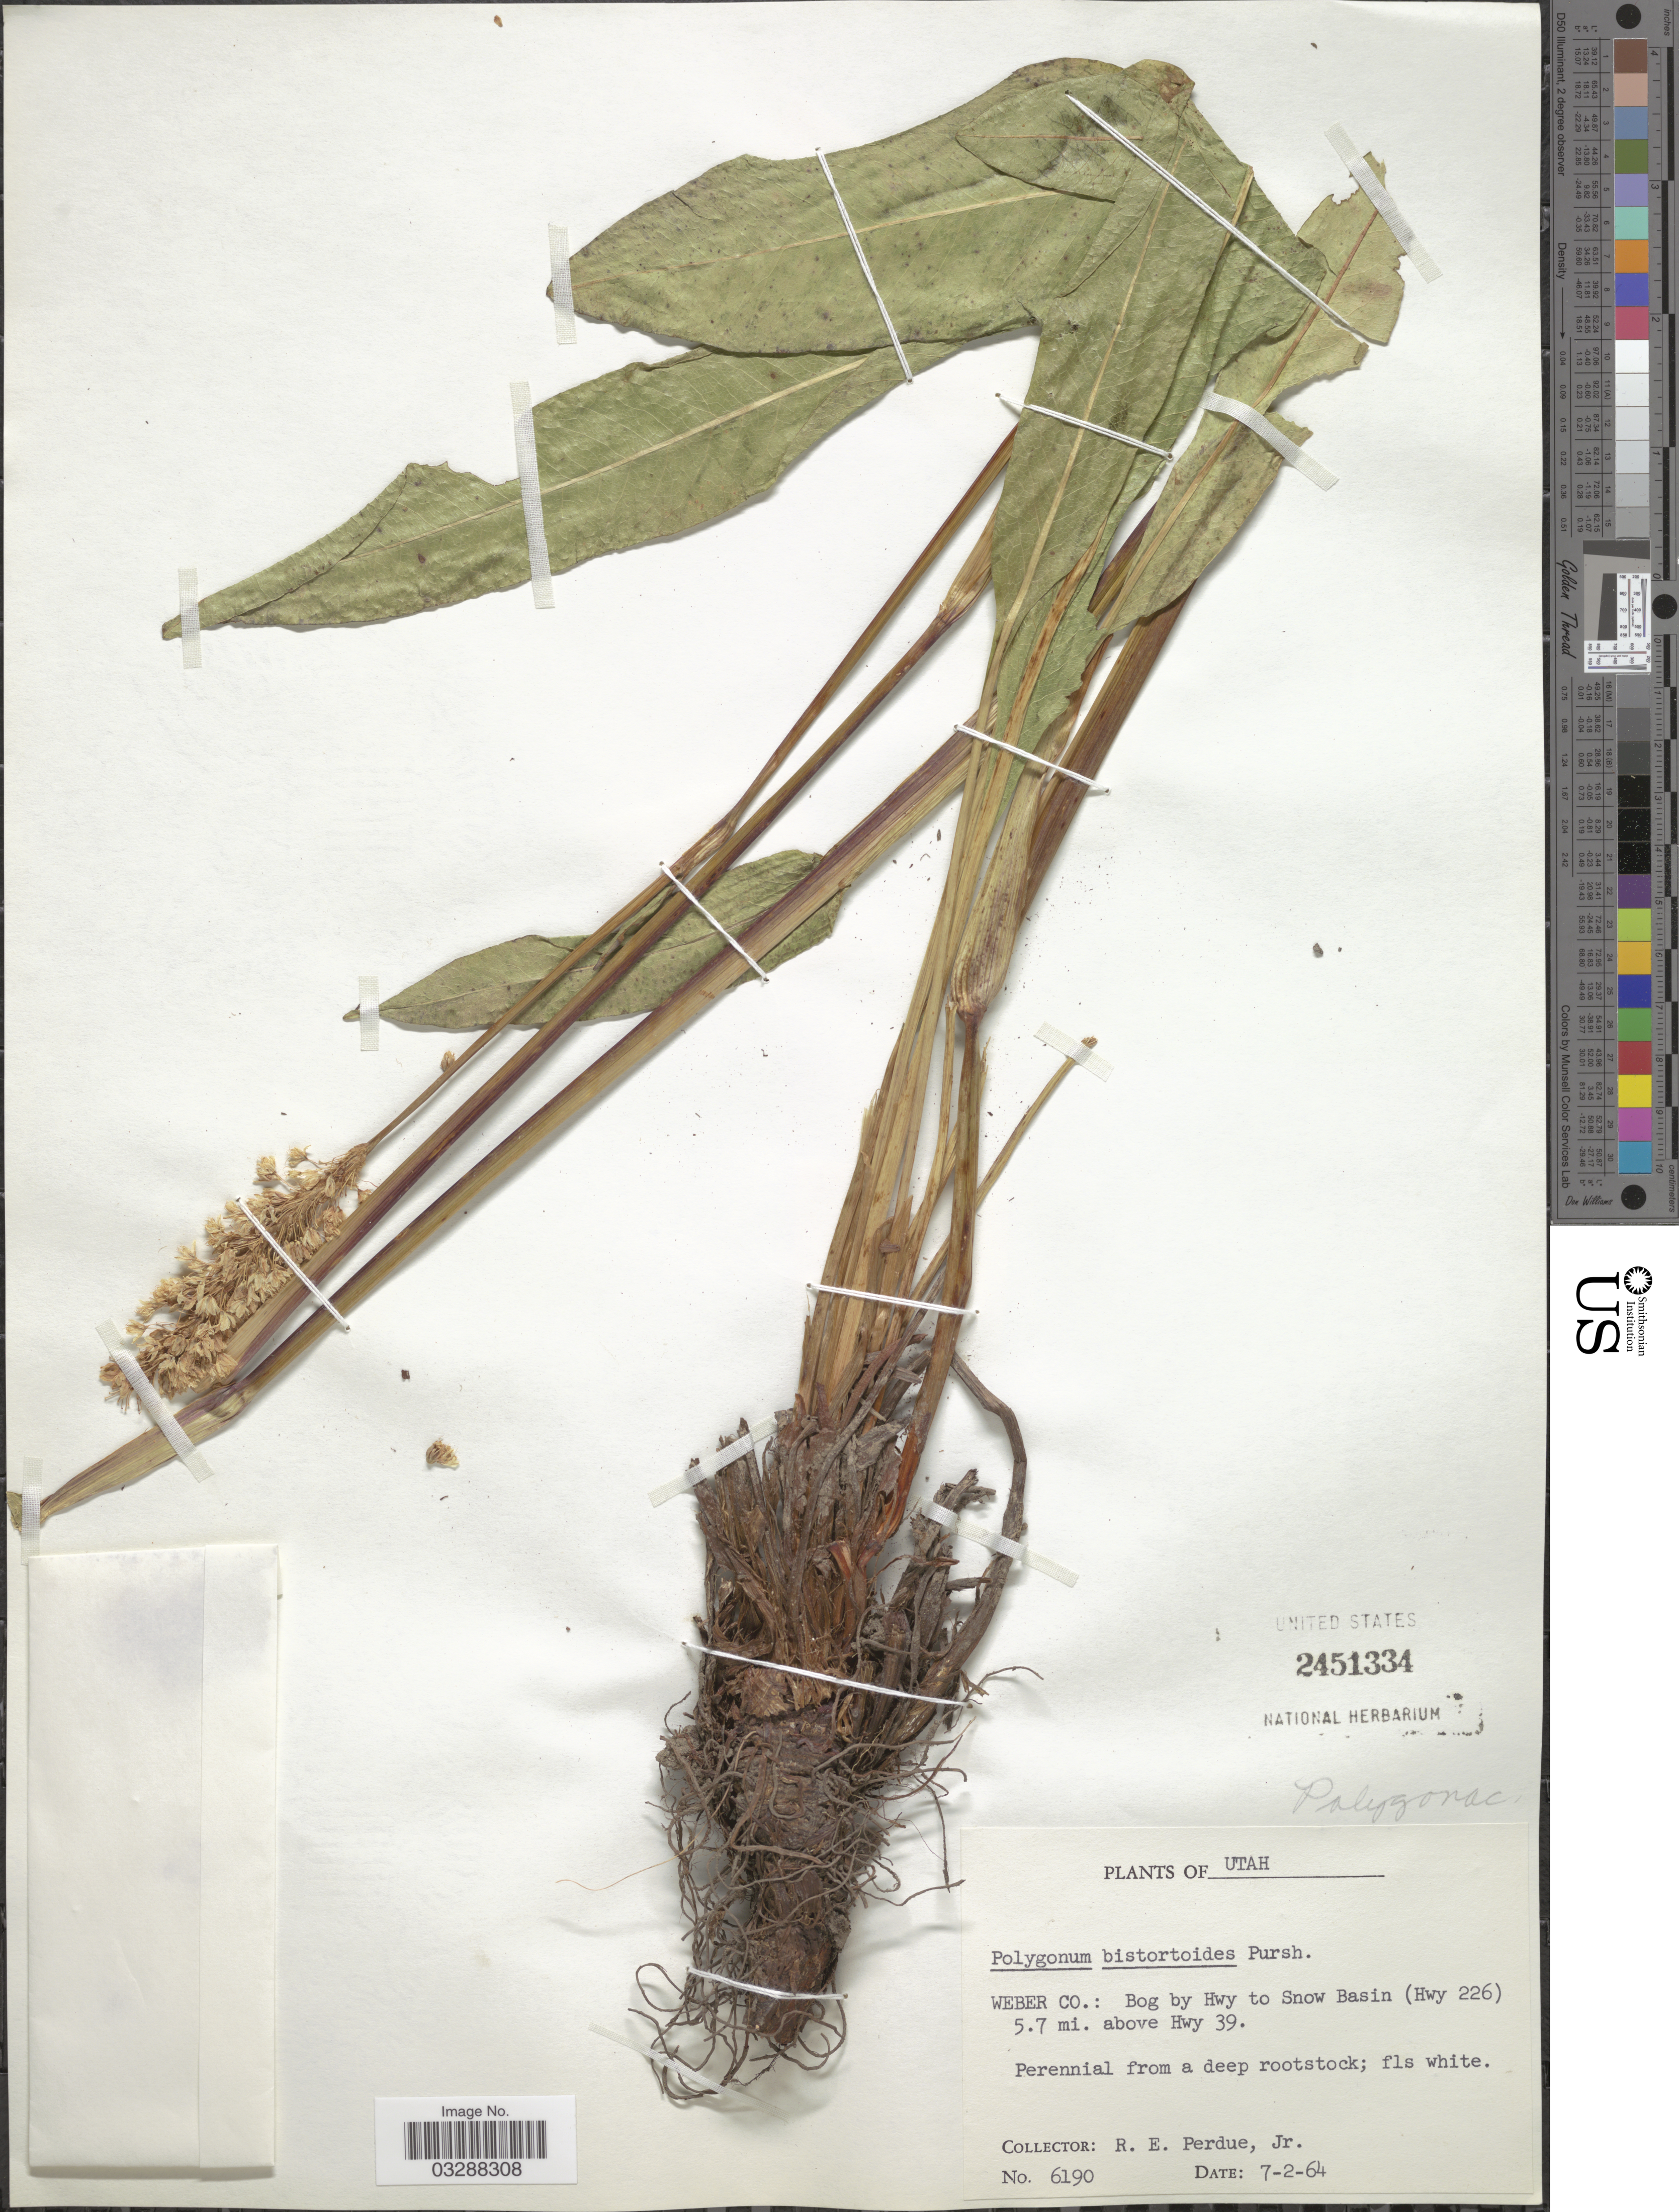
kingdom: Plantae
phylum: Tracheophyta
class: Magnoliopsida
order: Caryophyllales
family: Polygonaceae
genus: Bistorta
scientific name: Bistorta bistortoides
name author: (Pursh) Small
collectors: R. E. Perdue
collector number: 6190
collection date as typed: Transcribed d/m/y: 2/7/64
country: United States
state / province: Utah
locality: Weber Co.: Bog by Hwy to Snow Basin (Hwy 226) 5.7 mi. above Hwy 39.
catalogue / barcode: US 2451334